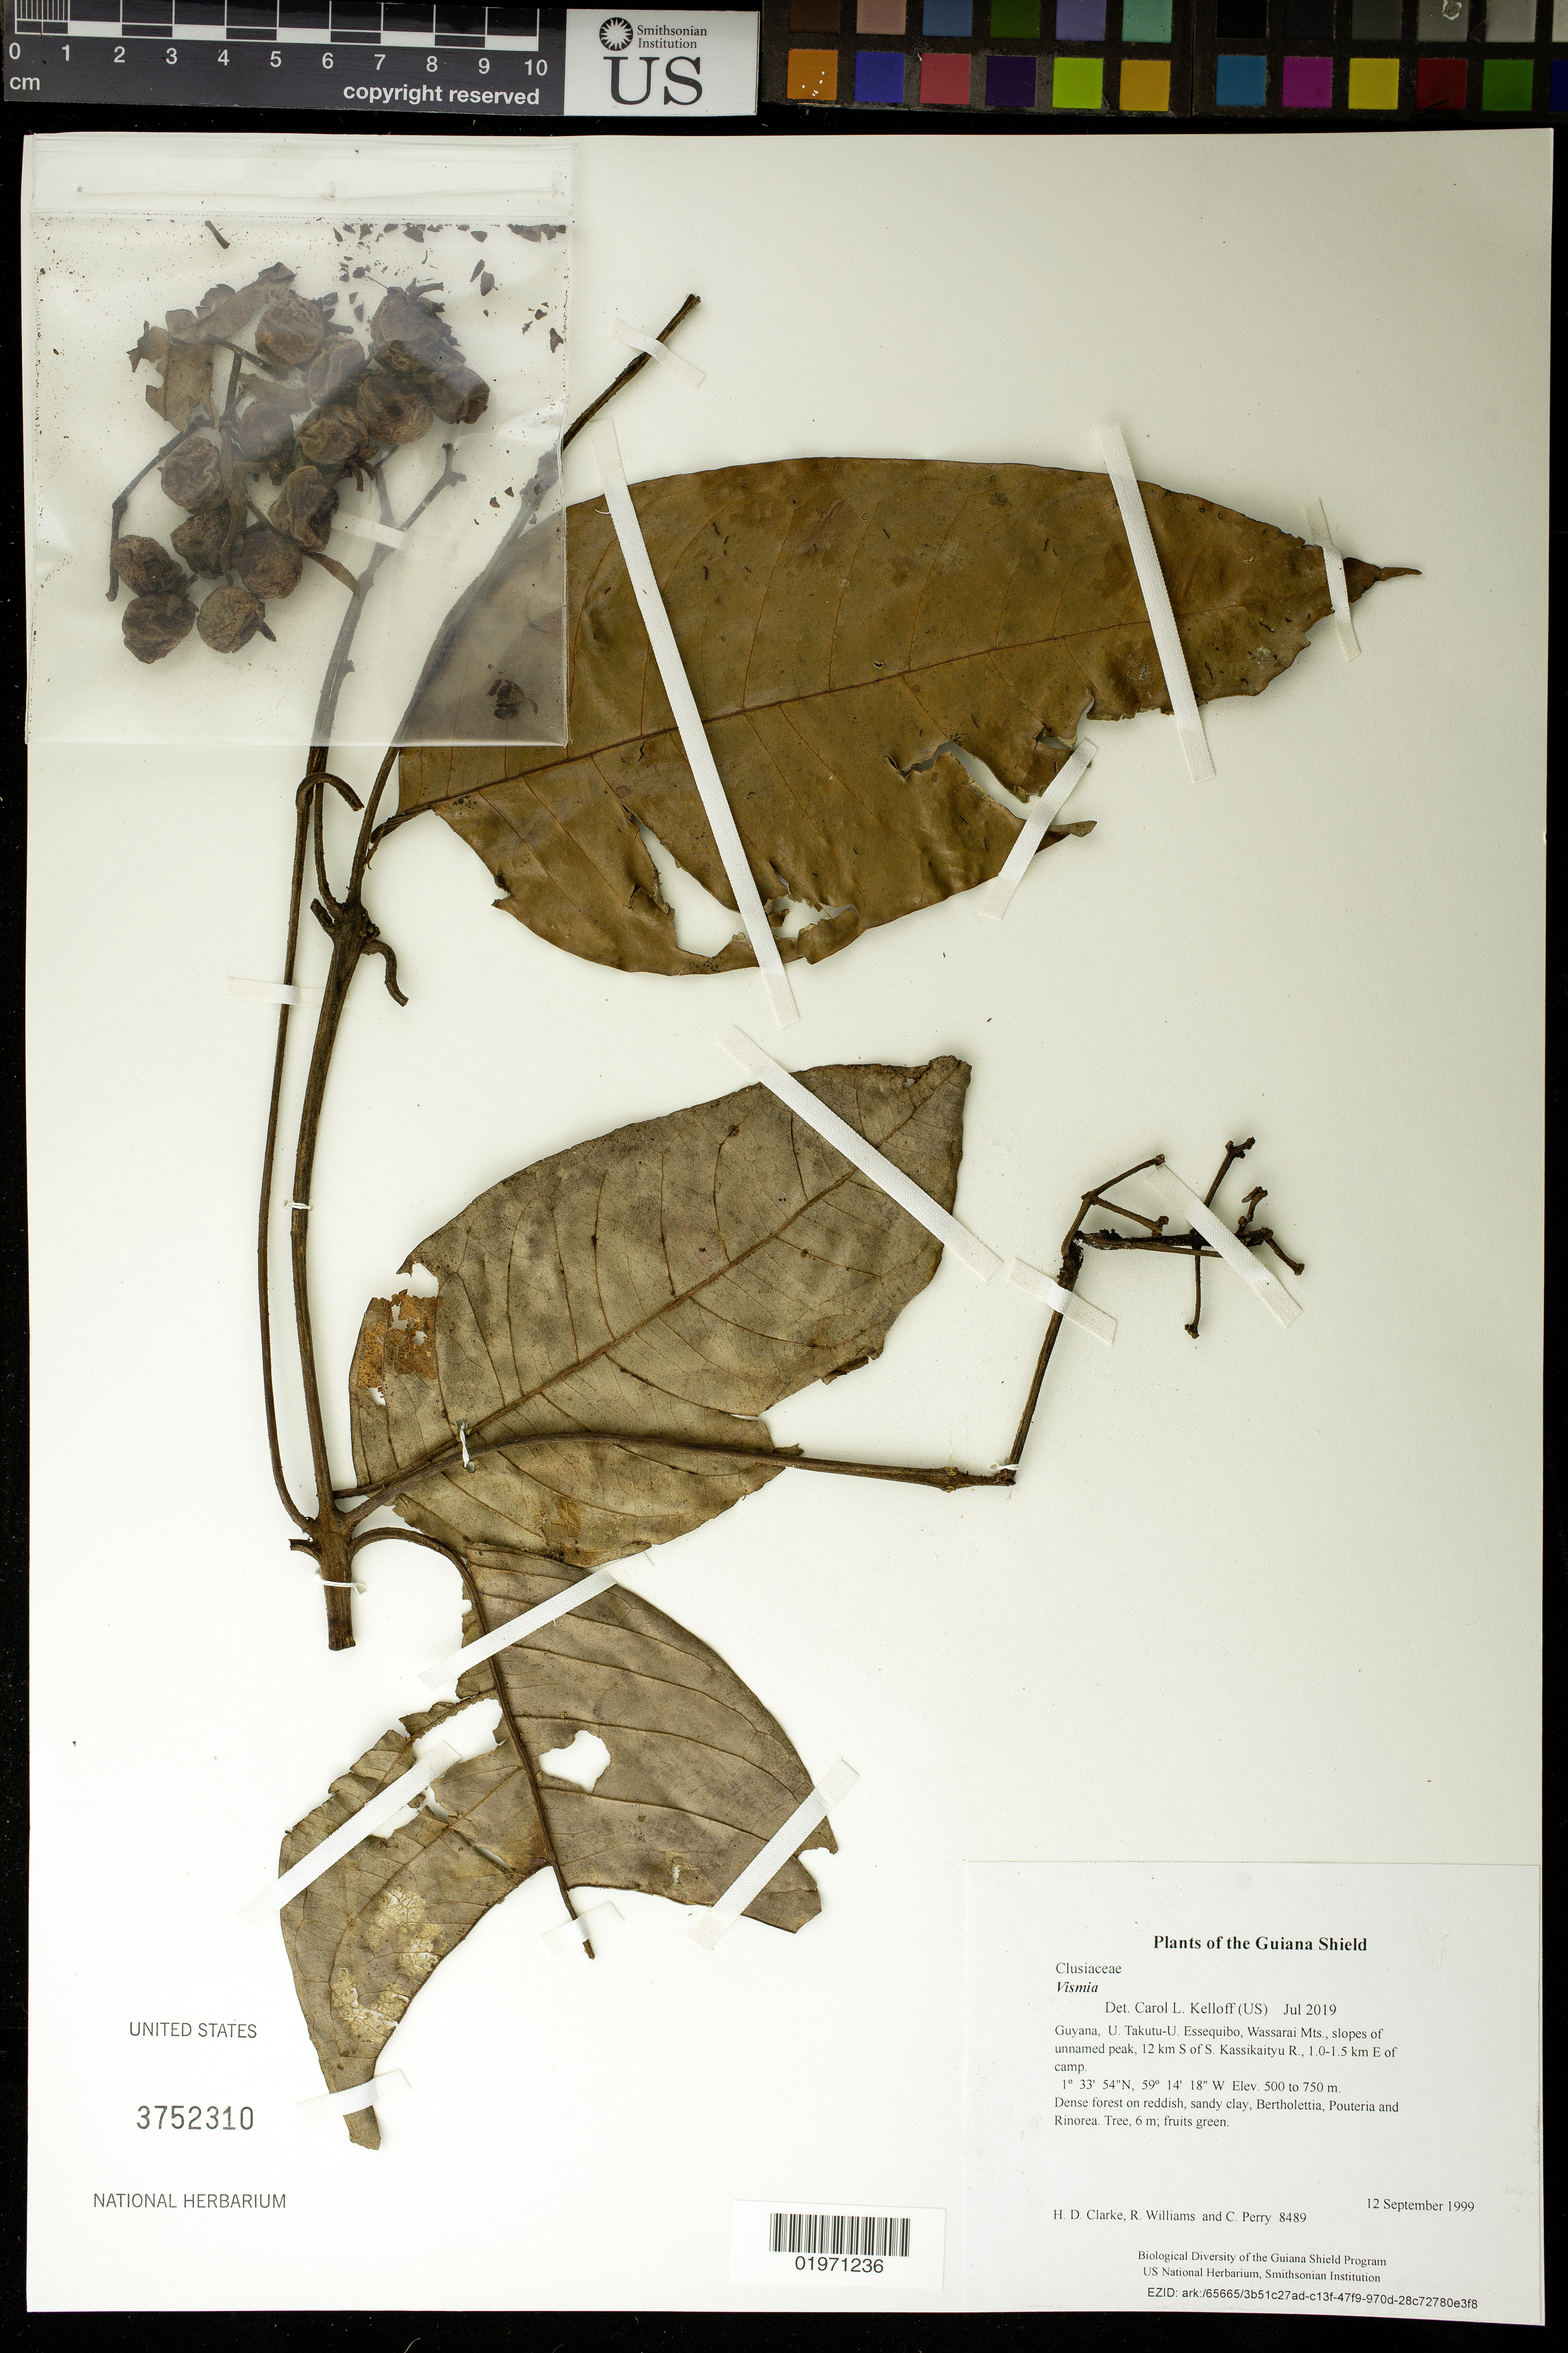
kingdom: Plantae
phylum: Tracheophyta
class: Magnoliopsida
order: Malpighiales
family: Hypericaceae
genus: Vismia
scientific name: Vismia sp.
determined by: Kelloff, Carol L., (US), Smithsonian Institution - National Museum of Natural History (UNITED STATES)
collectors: H. D. Clarke, R. Williams & C. Perry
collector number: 8489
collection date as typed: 12 September 1999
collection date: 1999-09-12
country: Guyana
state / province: U. Takutu-U. Essequibo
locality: Wassarai Mts., slopes of unnamed peak, 12 km S of S. Kassikaityu R., 1.0-1.5 km E of camp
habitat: Dense forest on reddish, sandy clay, Bertholettia, Pouteria and Rinorea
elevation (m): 500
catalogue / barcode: US 3752310